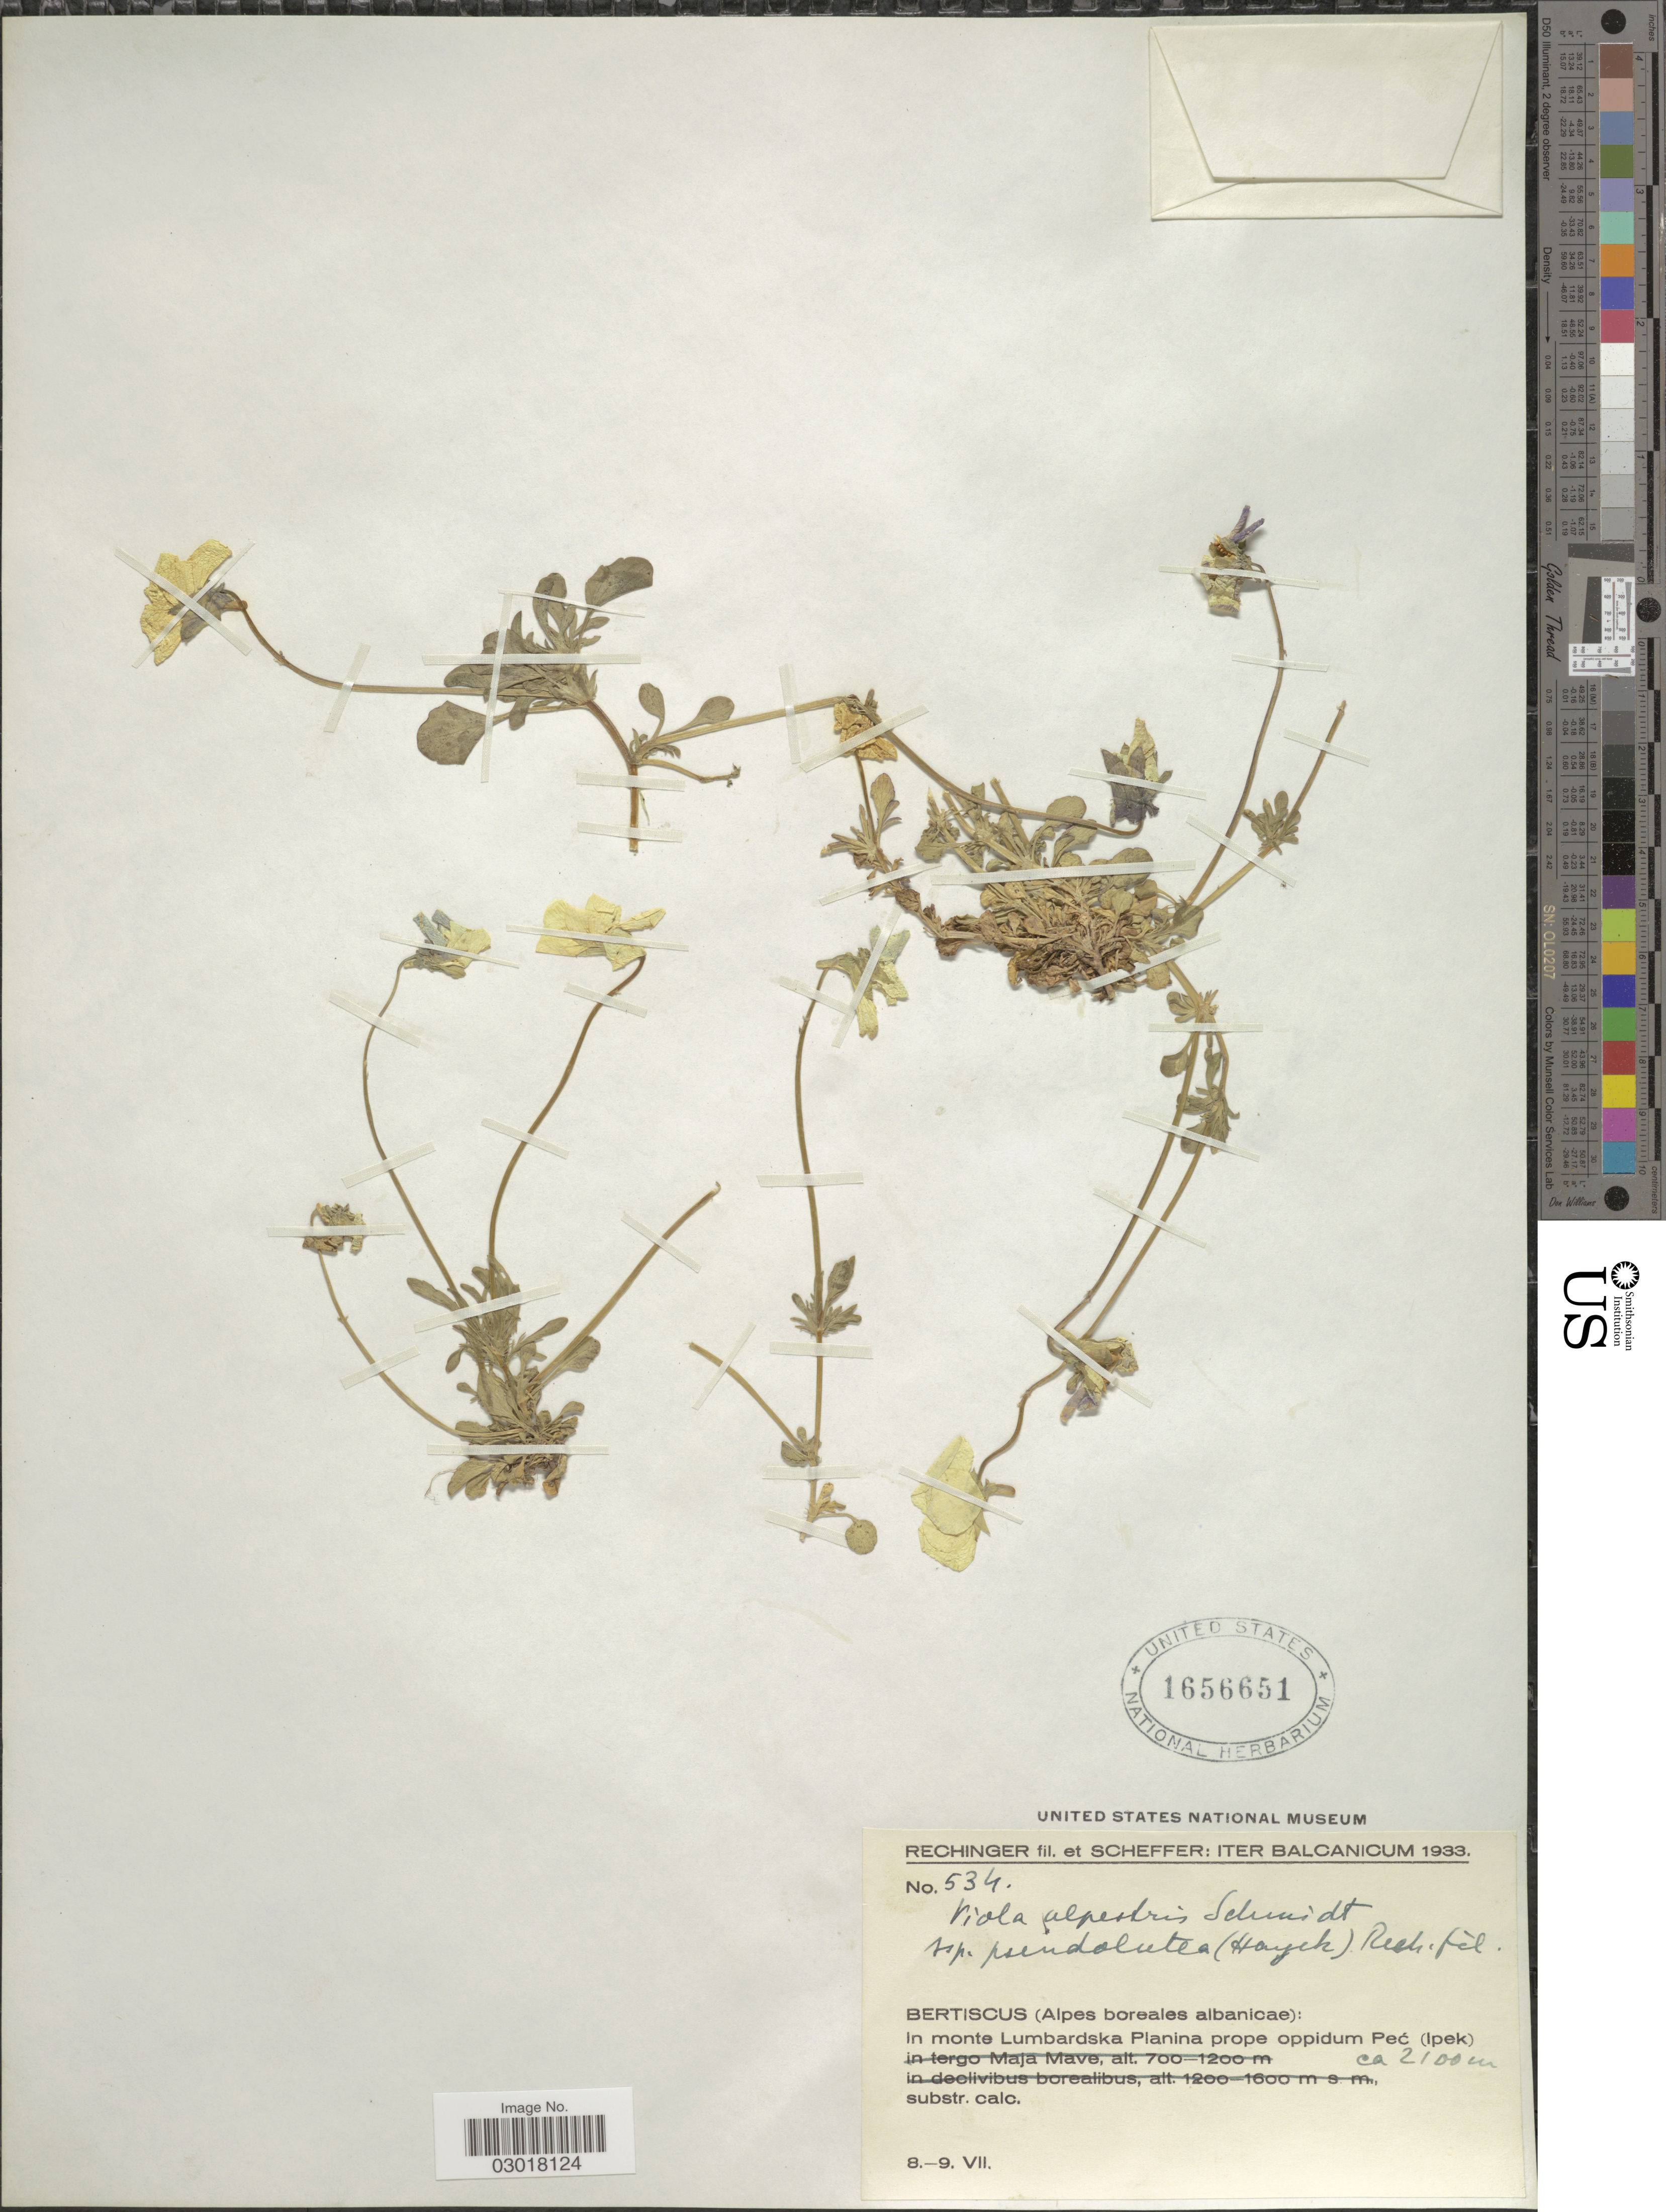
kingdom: Plantae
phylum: Tracheophyta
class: Magnoliopsida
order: Malpighiales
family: Violaceae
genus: Viola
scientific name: Viola alpestris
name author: Jord.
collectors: -- Rechinger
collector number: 534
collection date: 1933-07-08/1933-07-09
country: Kosovo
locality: Balcanicum. Bertiscus (Alpes boreales albanicae): In monte Lumbardska Planina prope oppidum Pec (Ipek).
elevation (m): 2100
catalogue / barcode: US 1656651